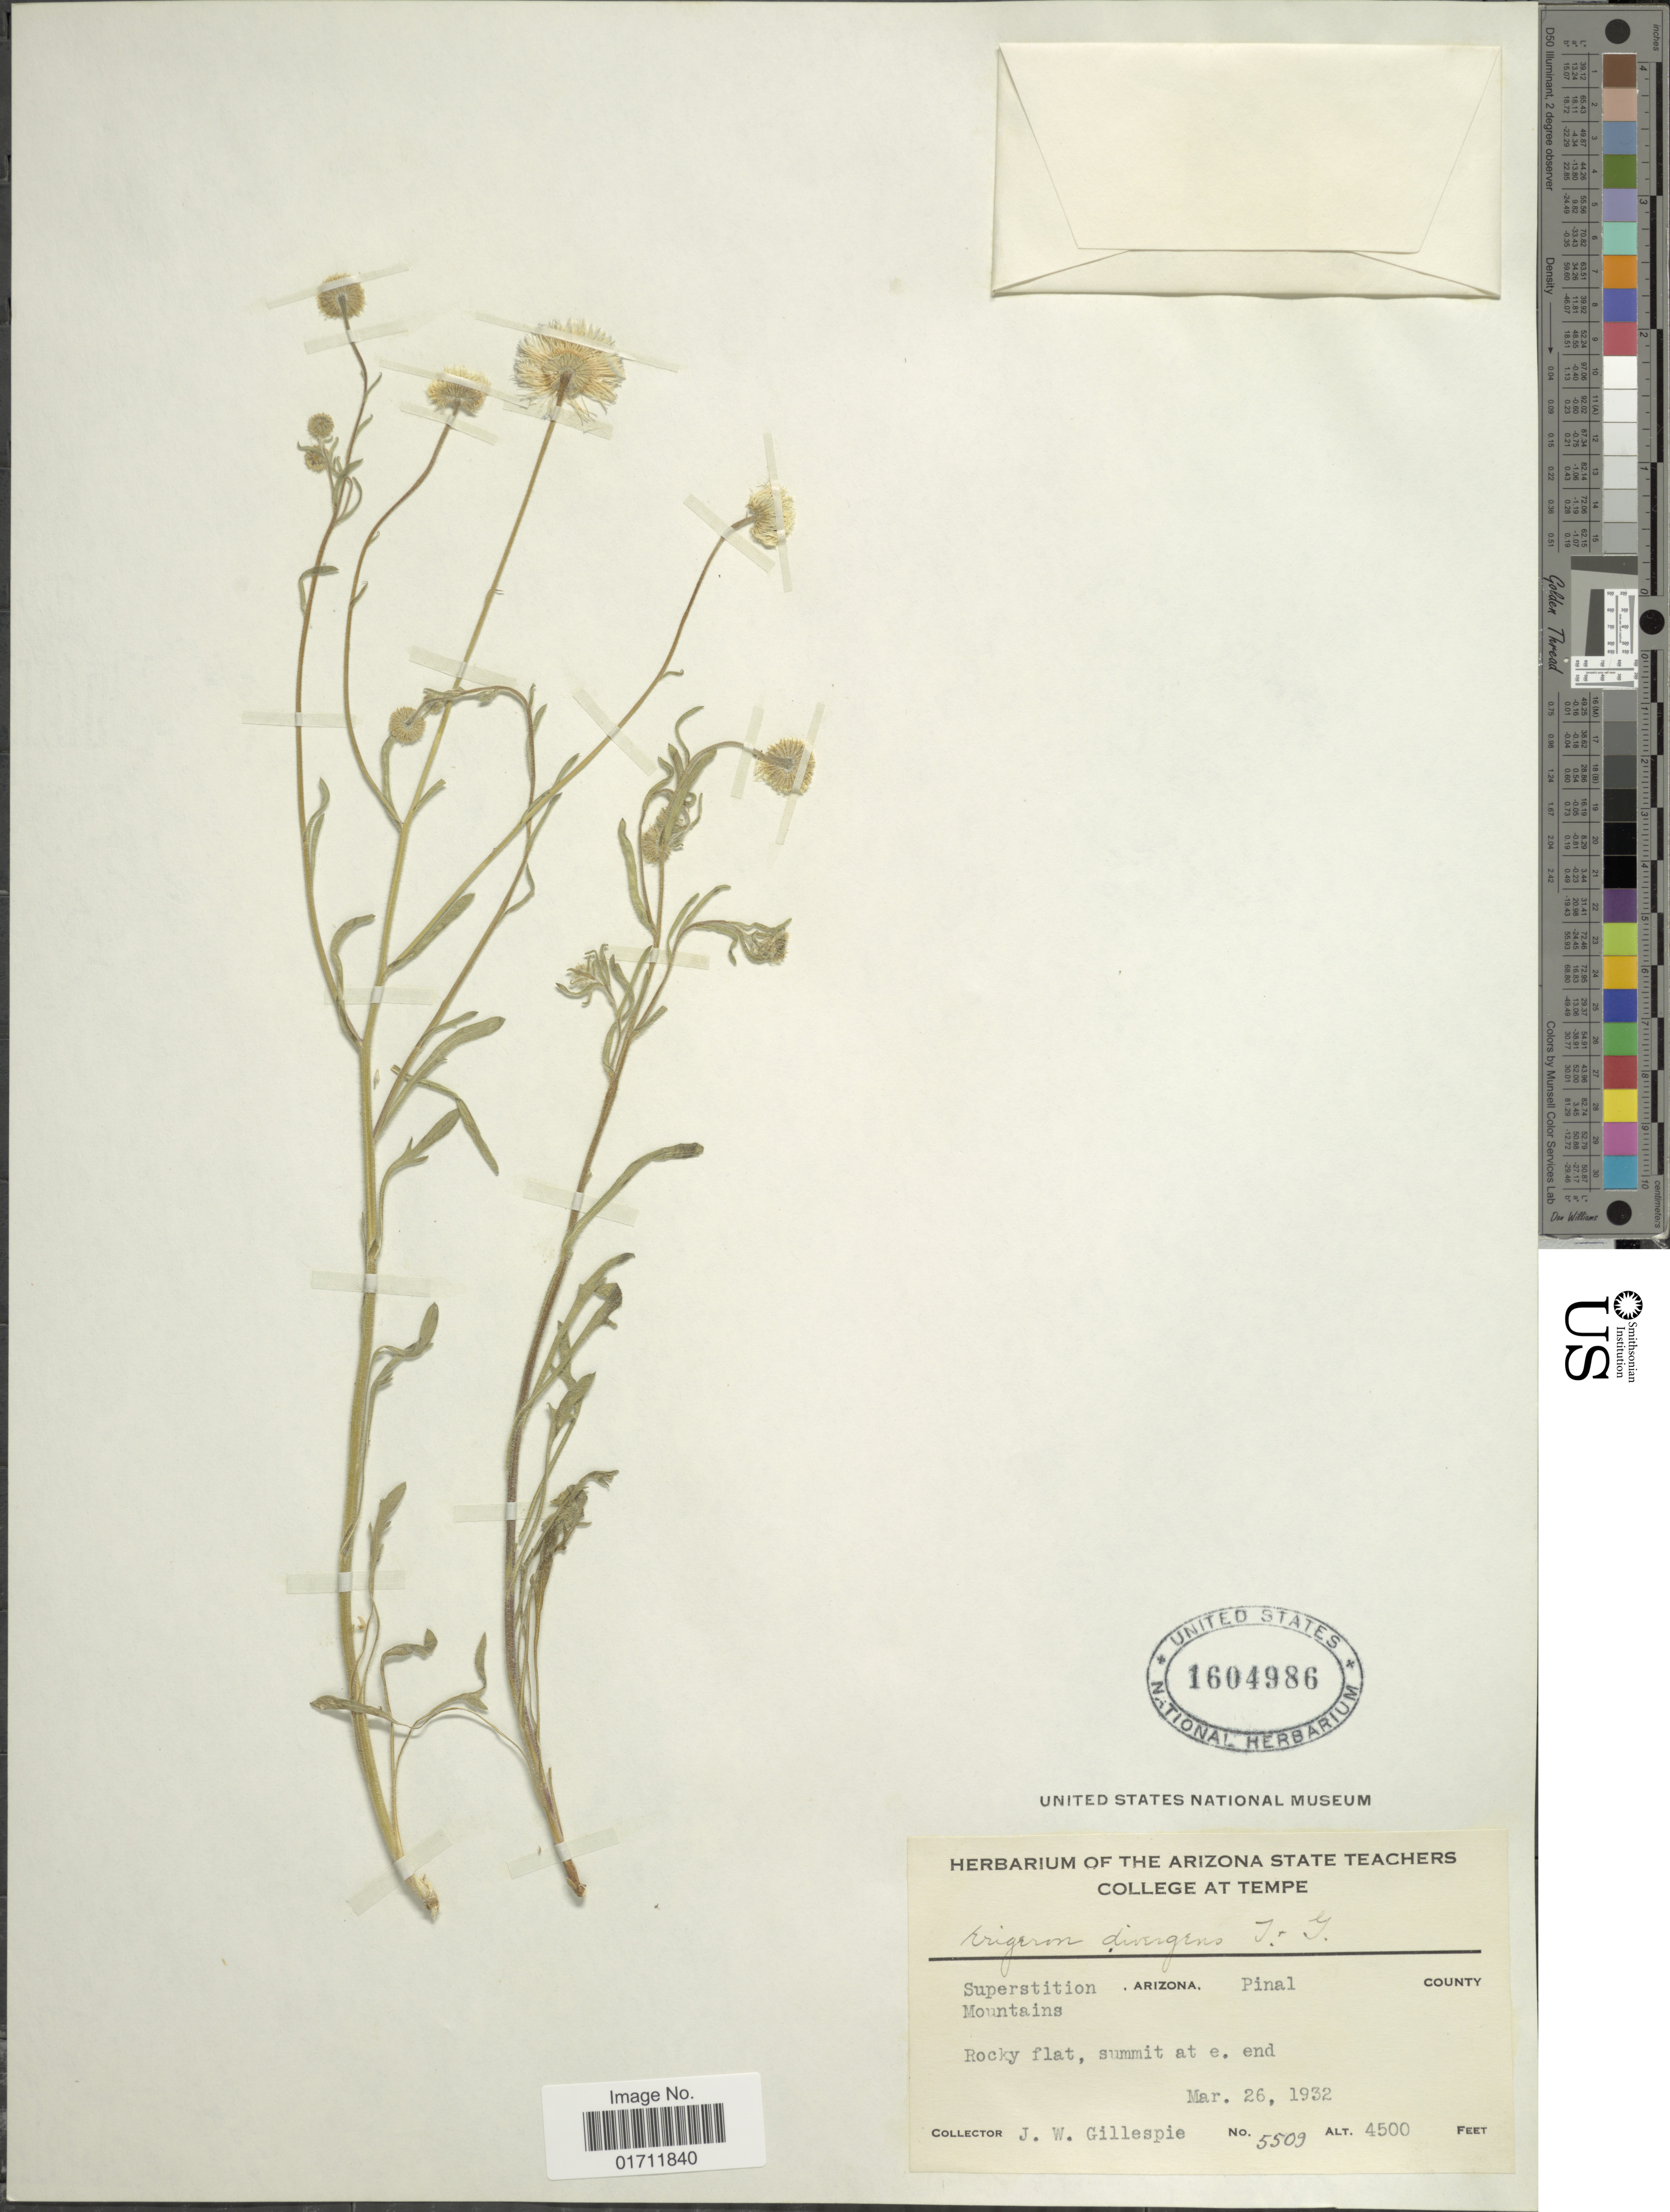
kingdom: Plantae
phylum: Tracheophyta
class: Magnoliopsida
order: Asterales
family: Asteraceae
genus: Erigeron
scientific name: Erigeron divergens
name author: Torr. & A. Gray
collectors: J. W. Gillespie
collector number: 5509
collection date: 1932-03-26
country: United States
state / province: Arizona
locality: Superstition, Pinal County Mountains, Rocky flat, summit at e. end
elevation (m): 1372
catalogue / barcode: US 1604986